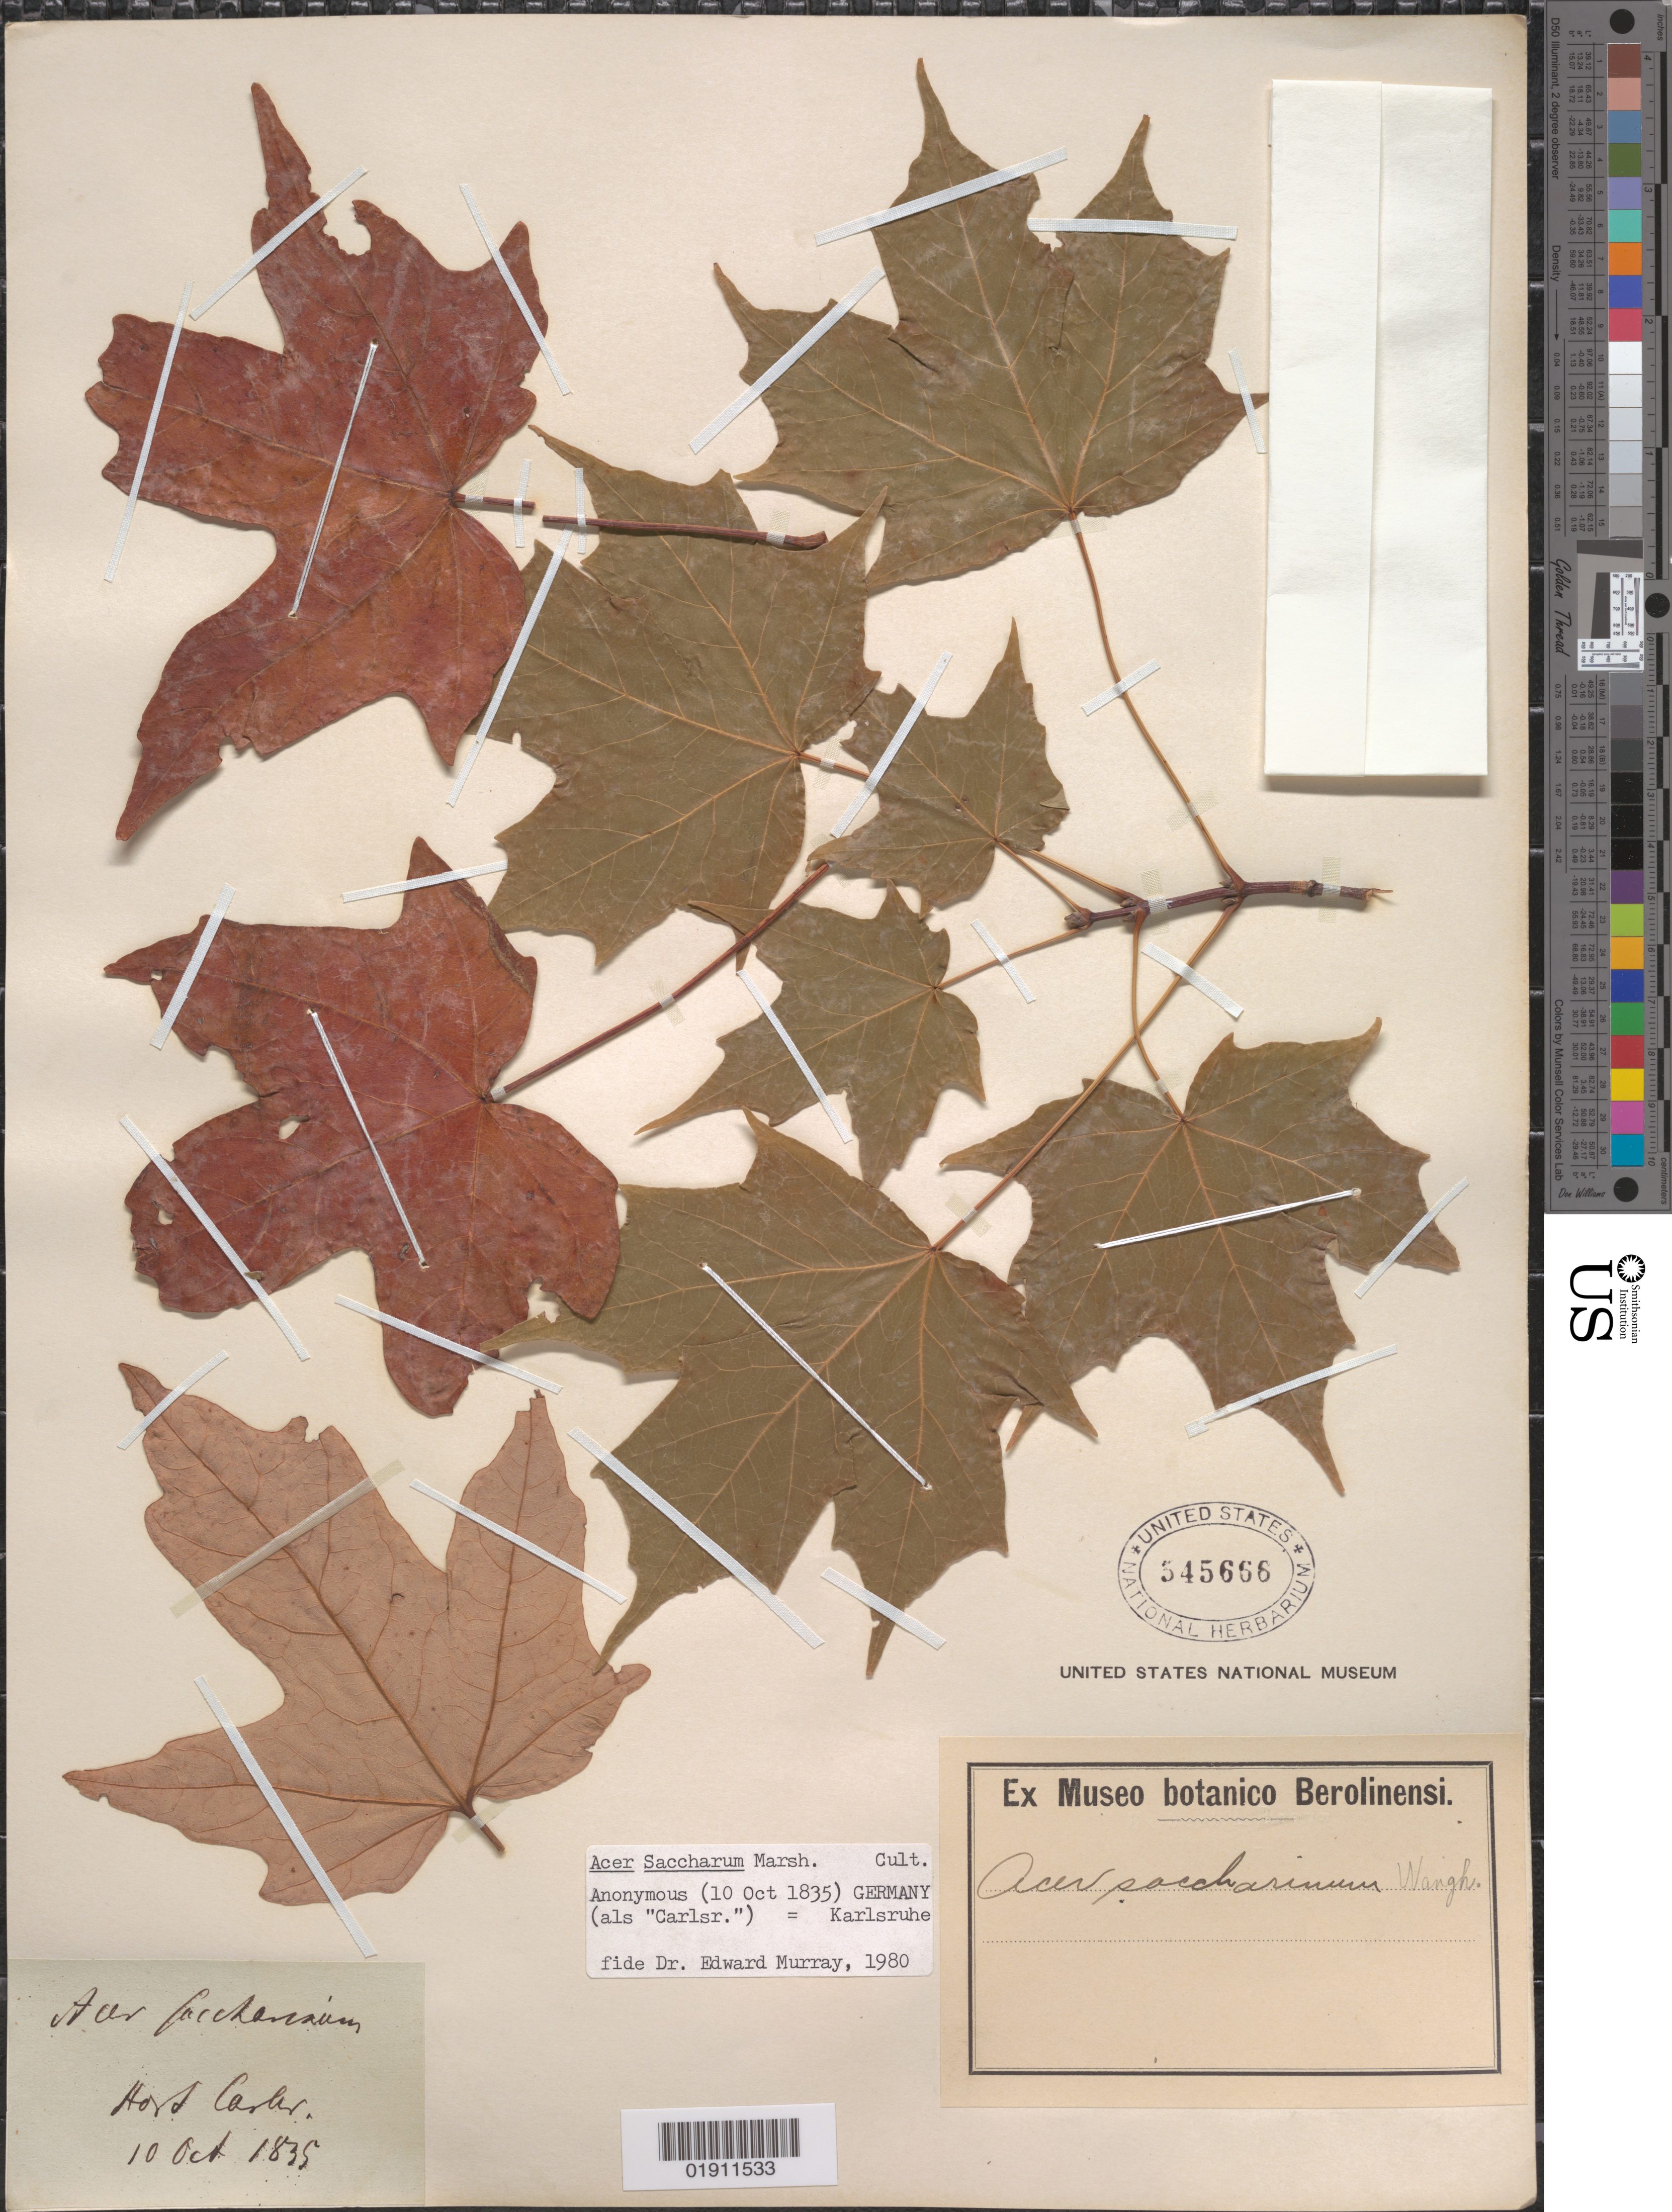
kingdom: Plantae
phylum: Tracheophyta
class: Magnoliopsida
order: Sapindales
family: Sapindaceae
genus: Acer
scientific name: Acer saccharum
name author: Marshall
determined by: Murray, Edward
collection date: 1835-10-10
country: Germany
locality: Hort. Carlsruhe [Karlsruhe?]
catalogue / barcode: US 545666